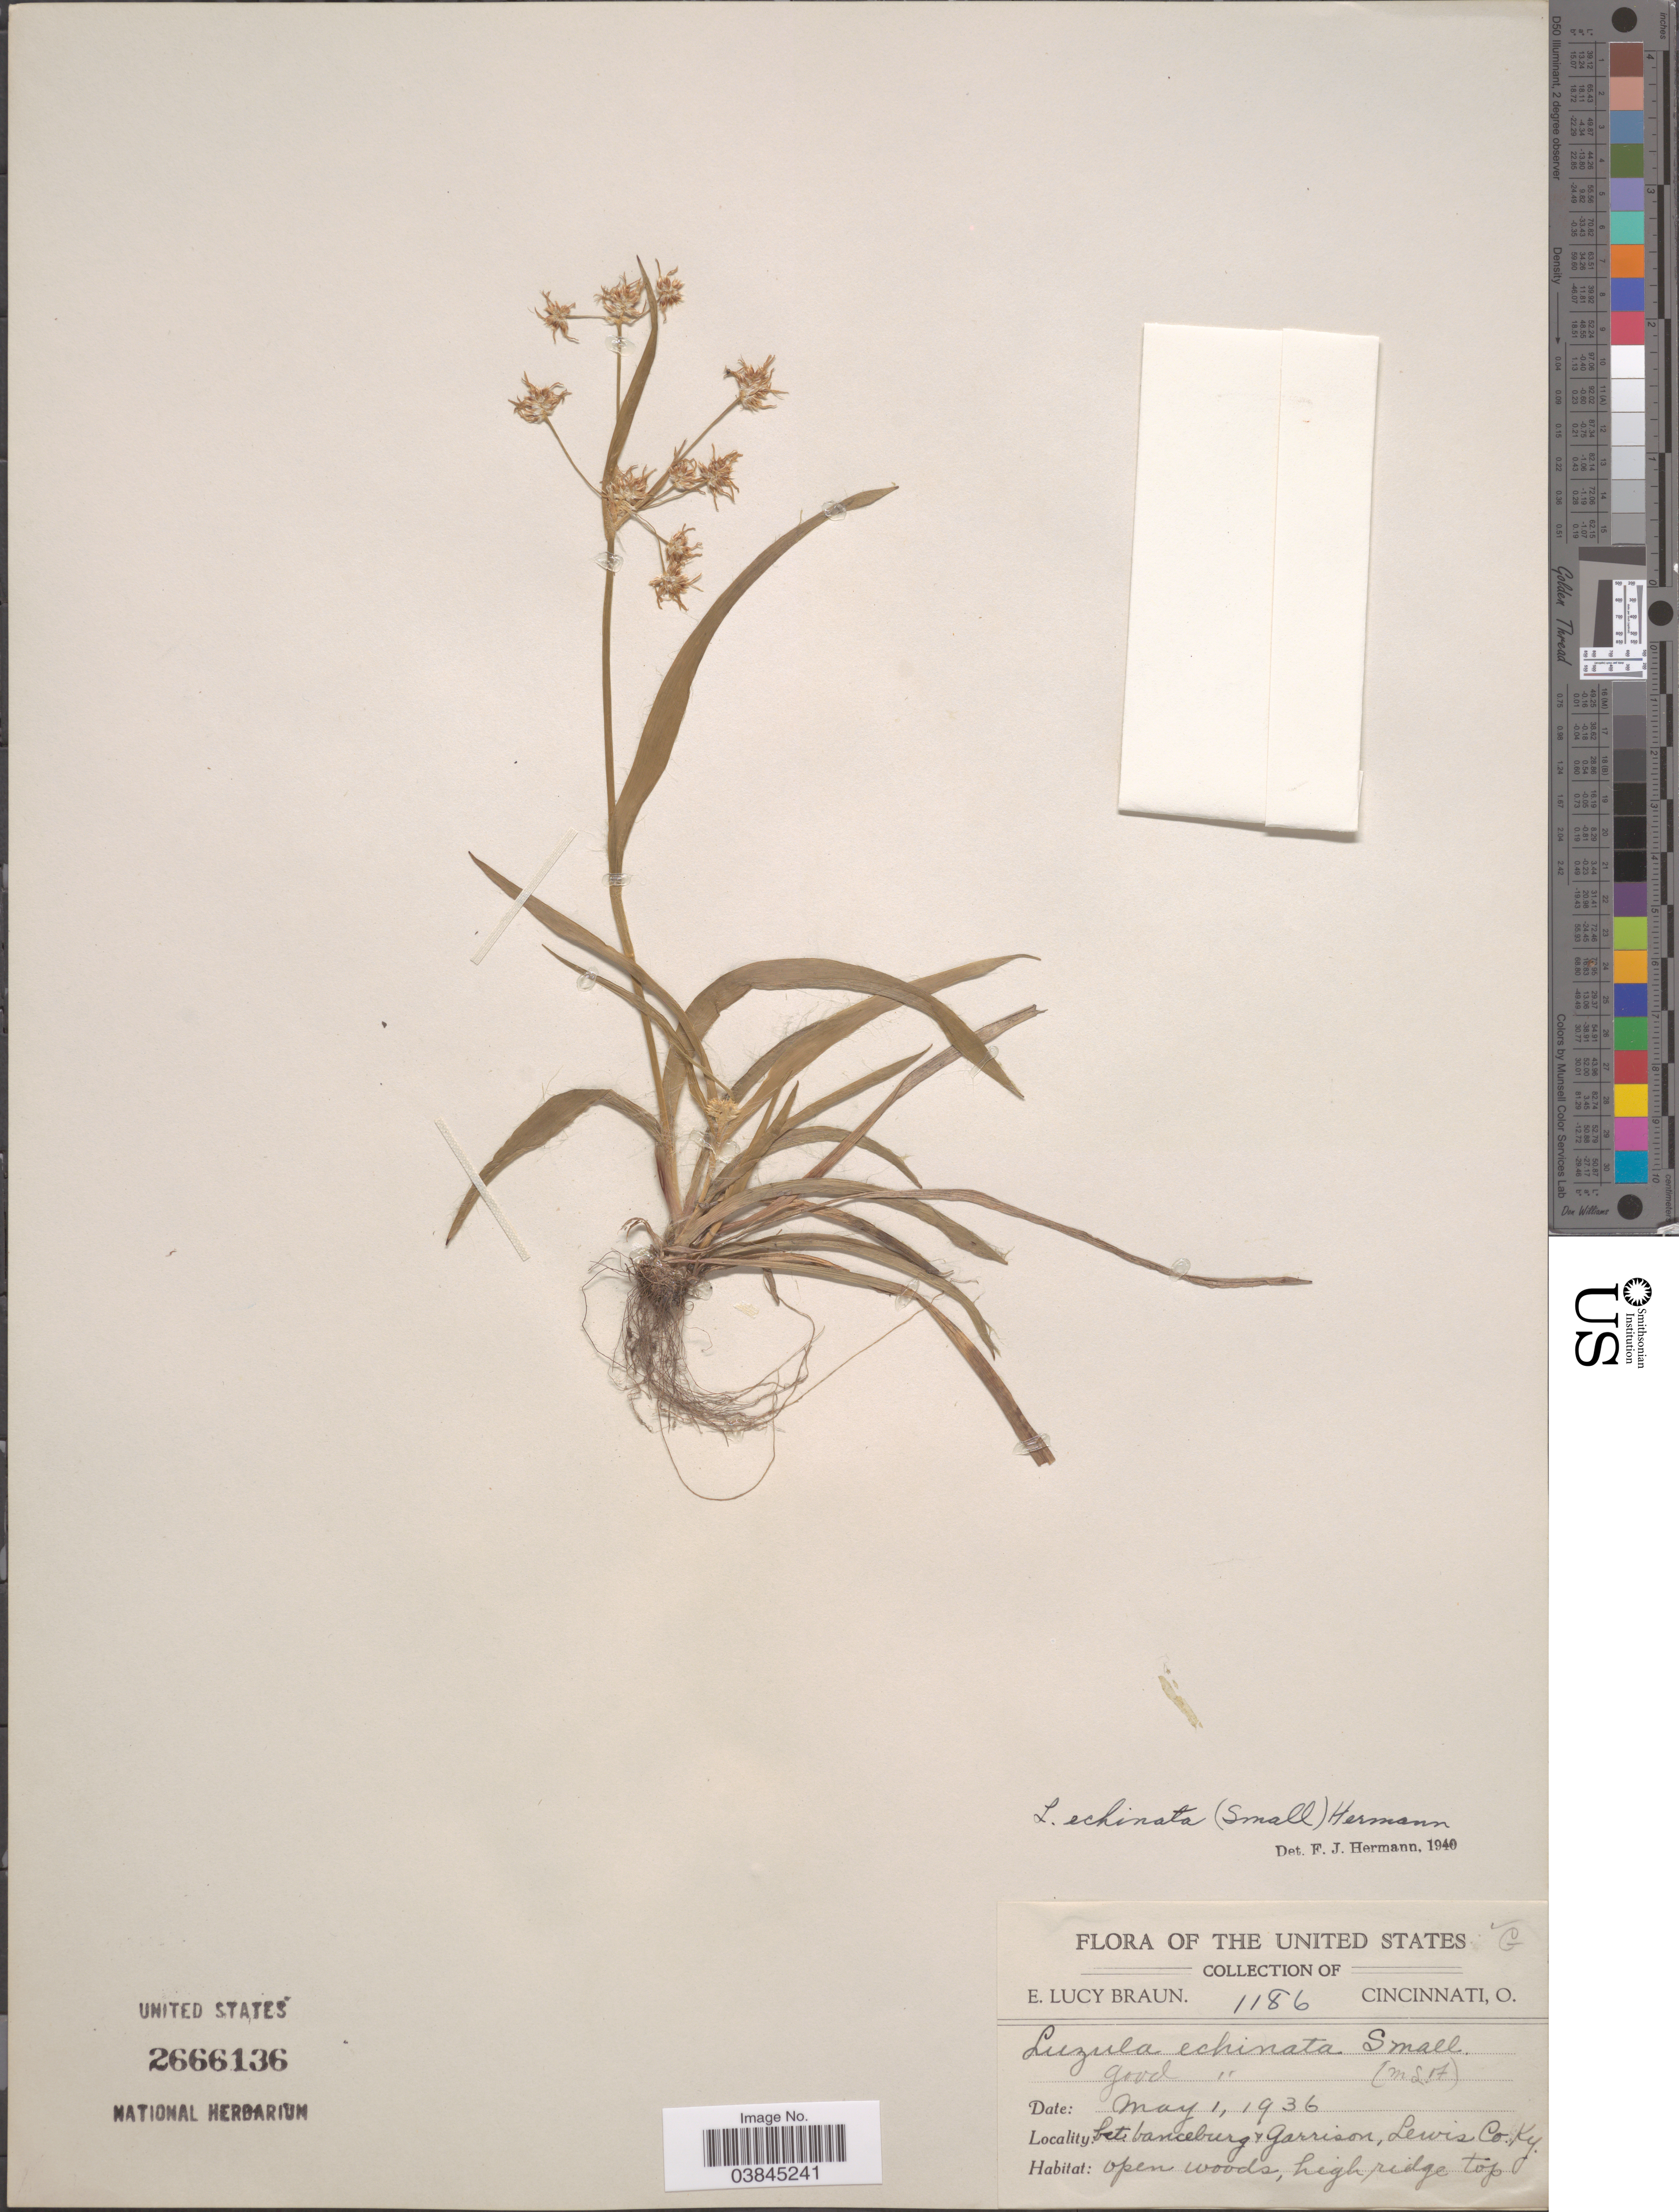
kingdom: Plantae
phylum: Tracheophyta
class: Liliopsida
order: Poales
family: Juncaceae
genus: Luzula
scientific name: Luzula campestris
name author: (L.) DC.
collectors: E. L. Braun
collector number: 1186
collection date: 1936-05-01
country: United States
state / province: Kentucky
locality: Jct. Vanceburg + Garrison, Lewis Co.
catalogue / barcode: US 2666136